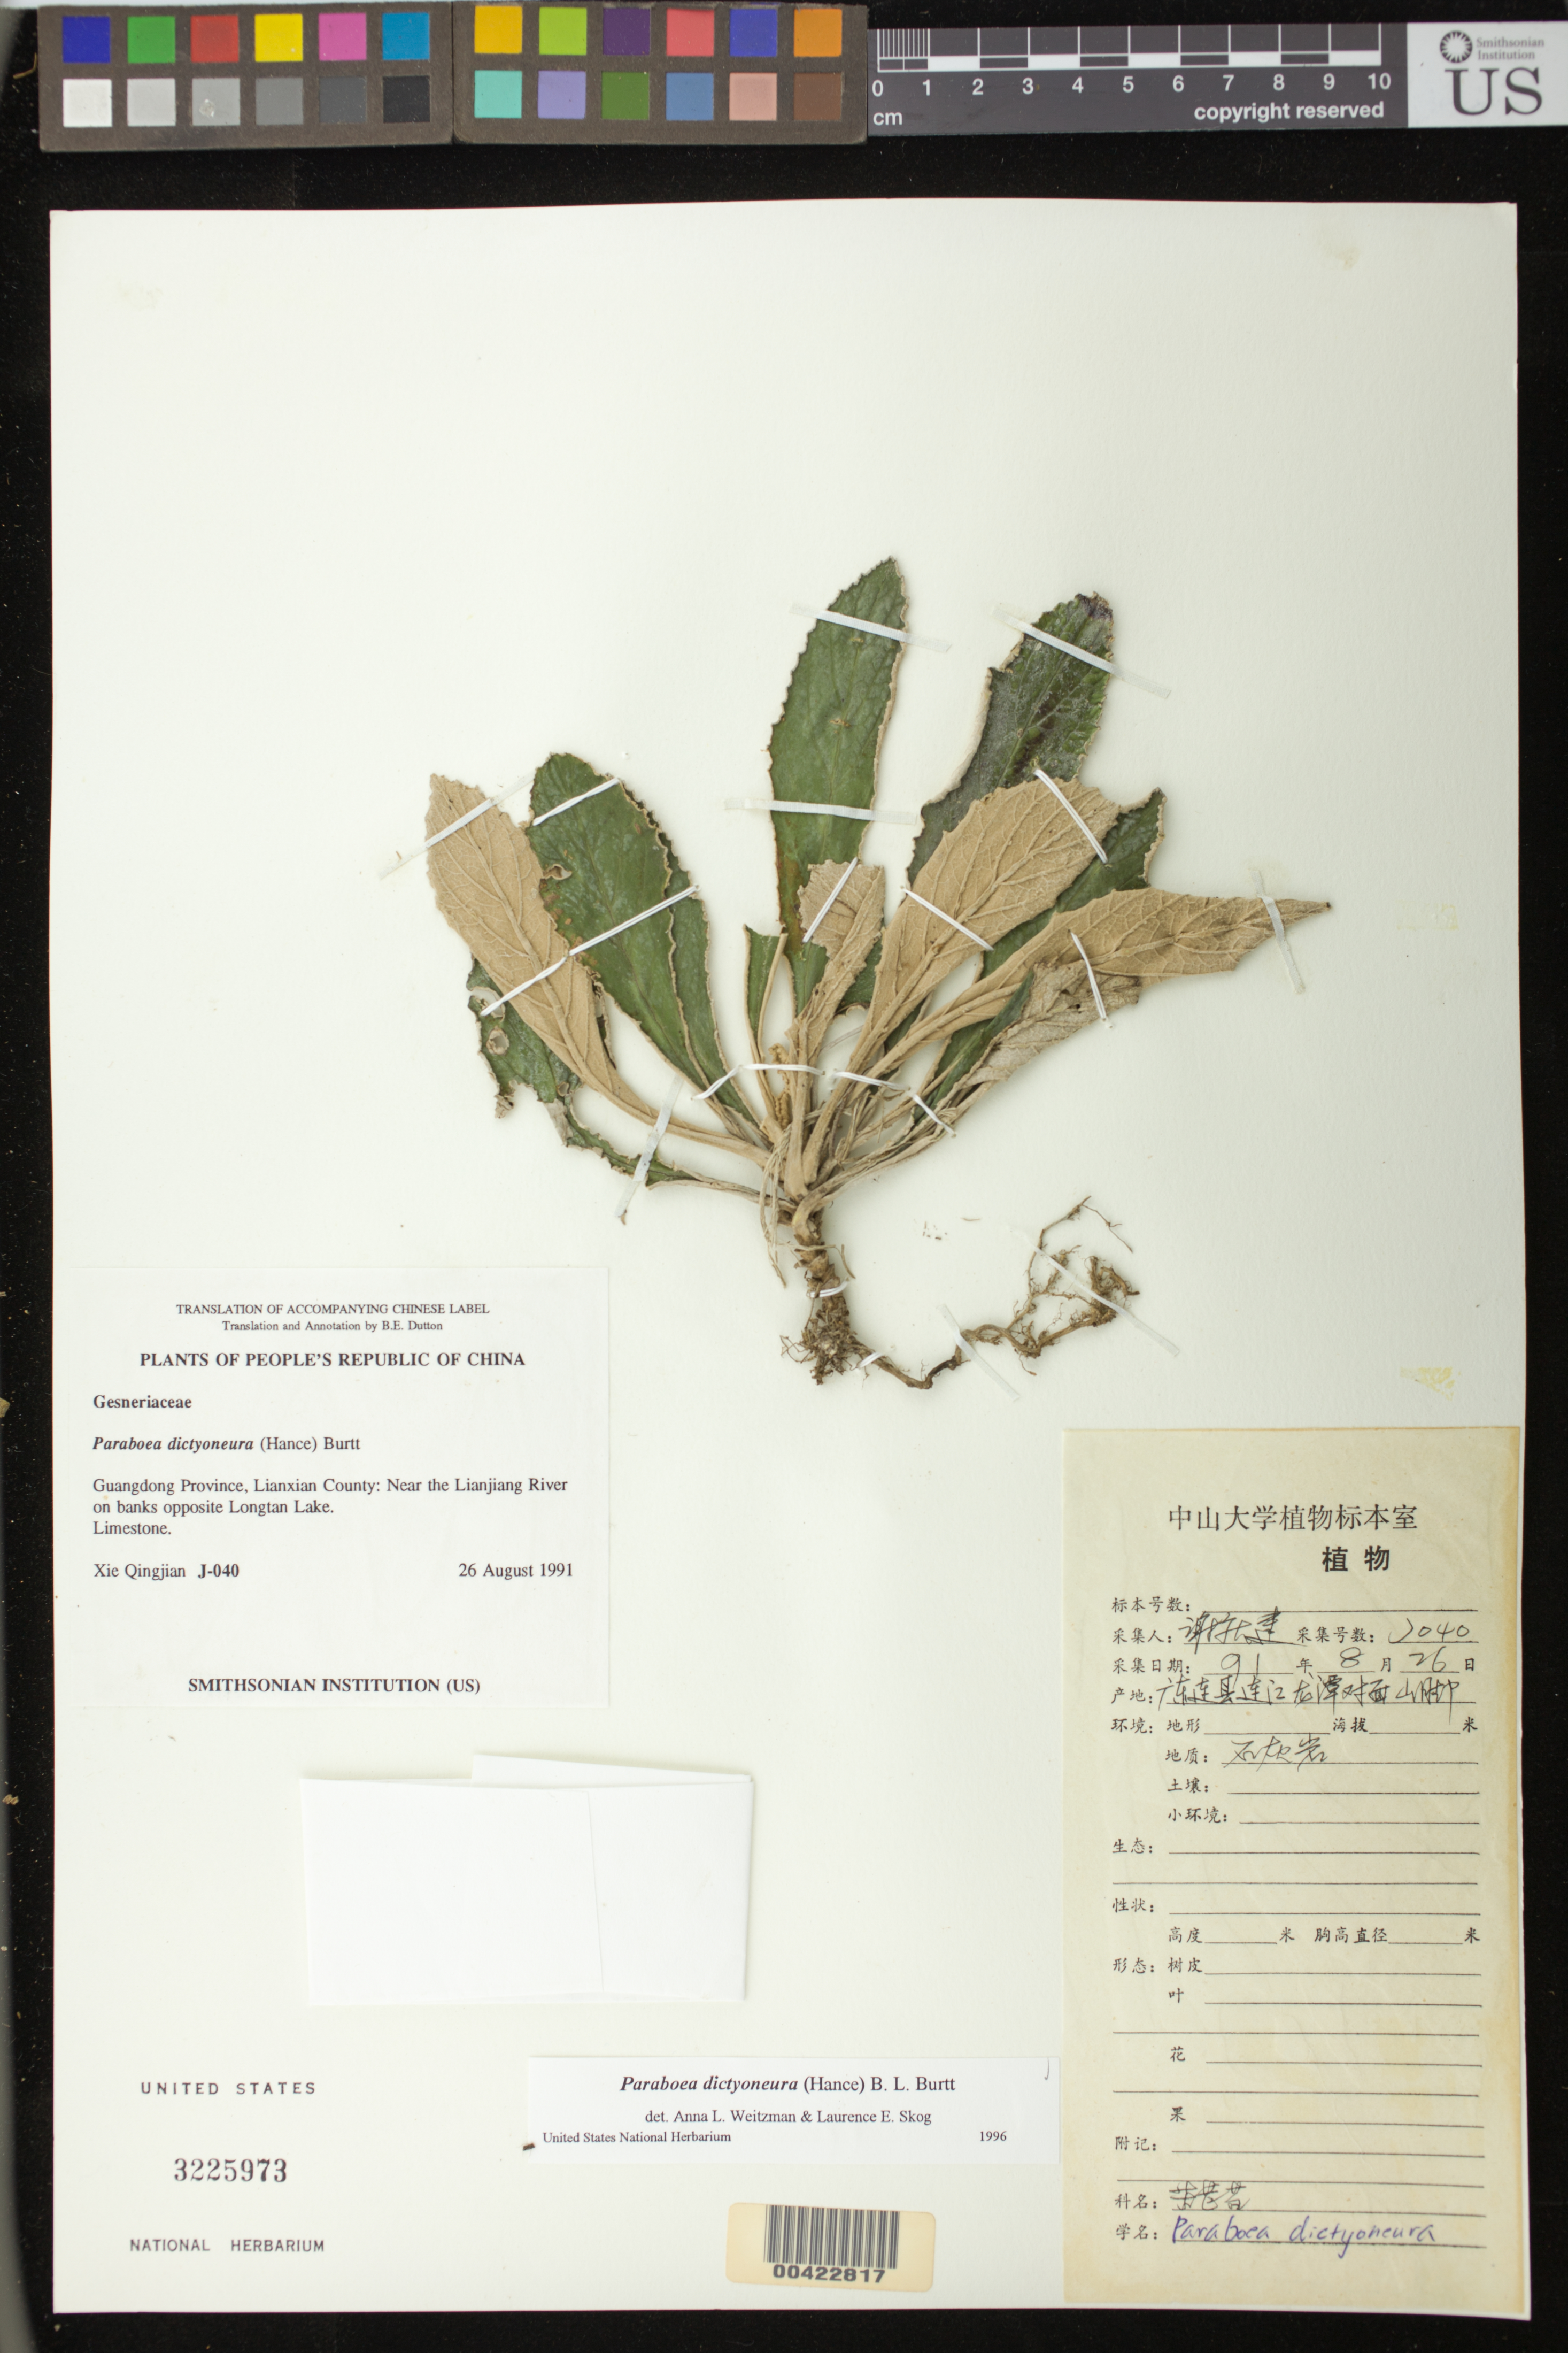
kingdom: Plantae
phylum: Tracheophyta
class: Magnoliopsida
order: Lamiales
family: Gesneriaceae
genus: Paraboea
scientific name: Paraboea dictyoneura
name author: (Hance) B.L. Burtt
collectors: Q. Xie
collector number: J-040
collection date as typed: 26 Aug 1991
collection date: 1991-08-26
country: China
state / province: Guangdong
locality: Lianxian co., Near lianjiang river on banks opposite longtan lake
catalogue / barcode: US 3225973